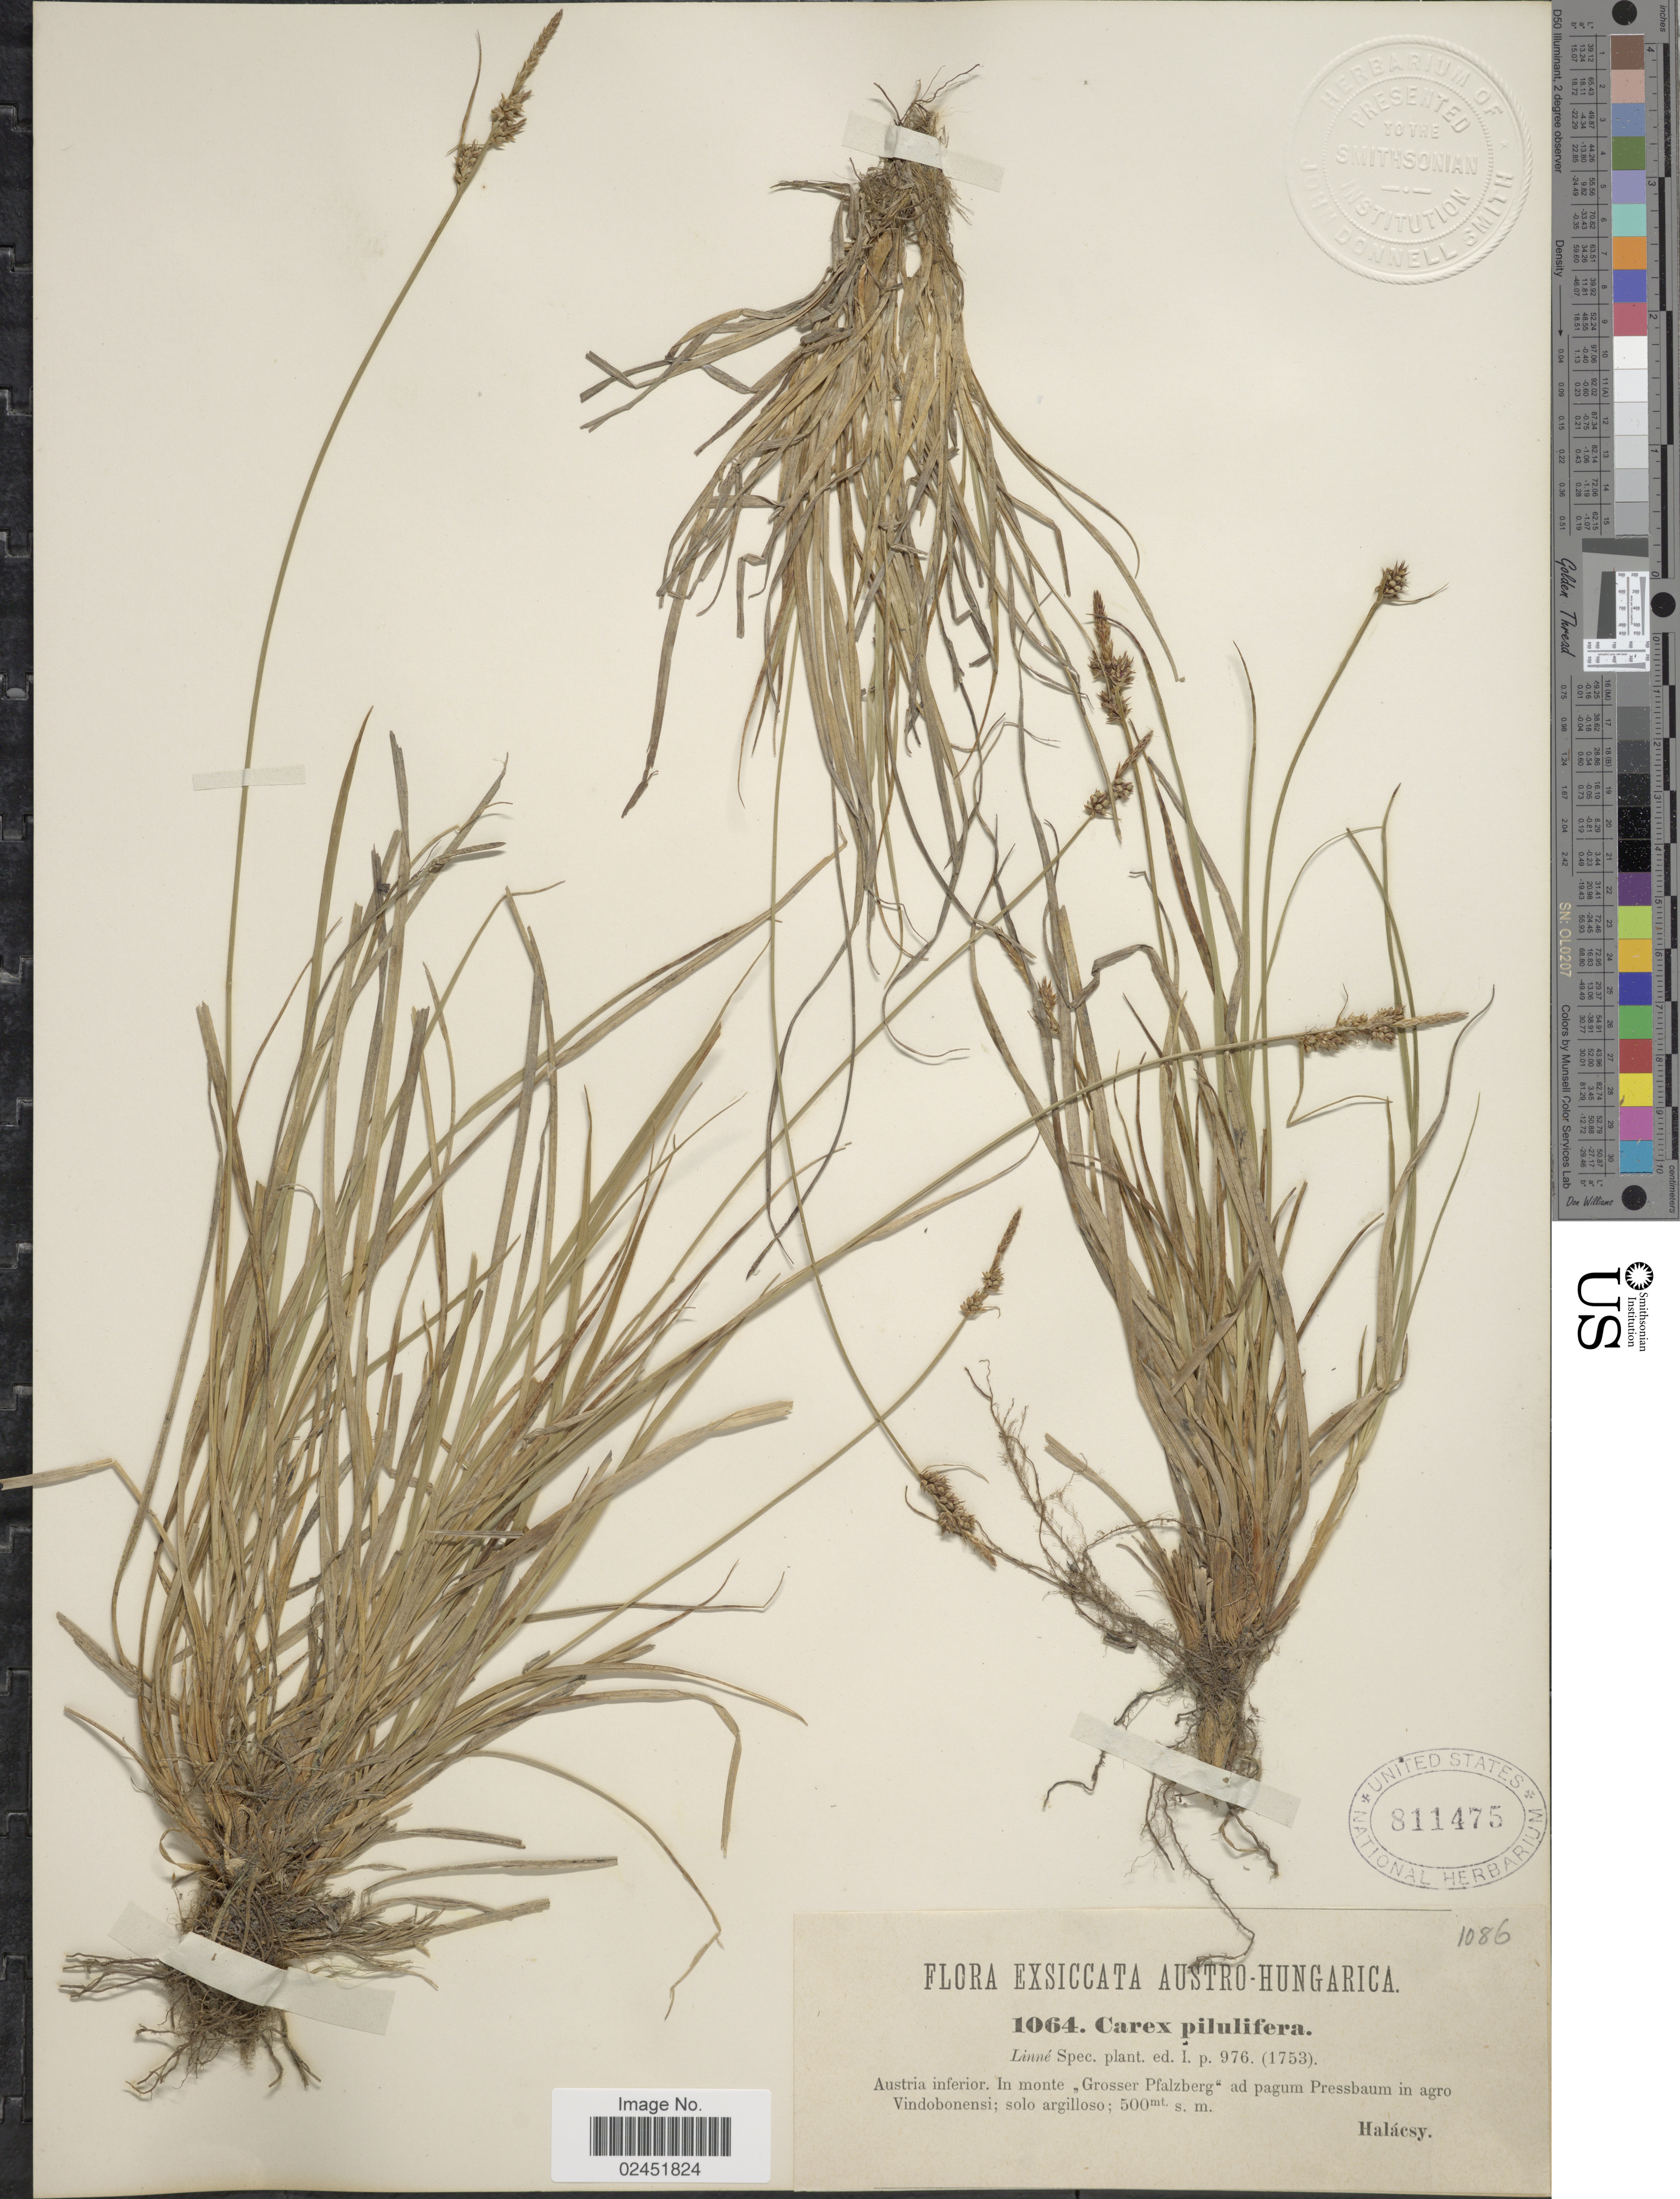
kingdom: Plantae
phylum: Tracheophyta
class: Liliopsida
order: Poales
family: Cyperaceae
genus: Carex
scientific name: Carex pilulifera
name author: L.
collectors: -- Halacsy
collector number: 1064/1086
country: Austria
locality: Austro-Hungarica. Austria inferior. In monte ,, Grosser Pfalzberg'ad pagum Pressbaum in agro Vindobonensi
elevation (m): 500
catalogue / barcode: US 811475